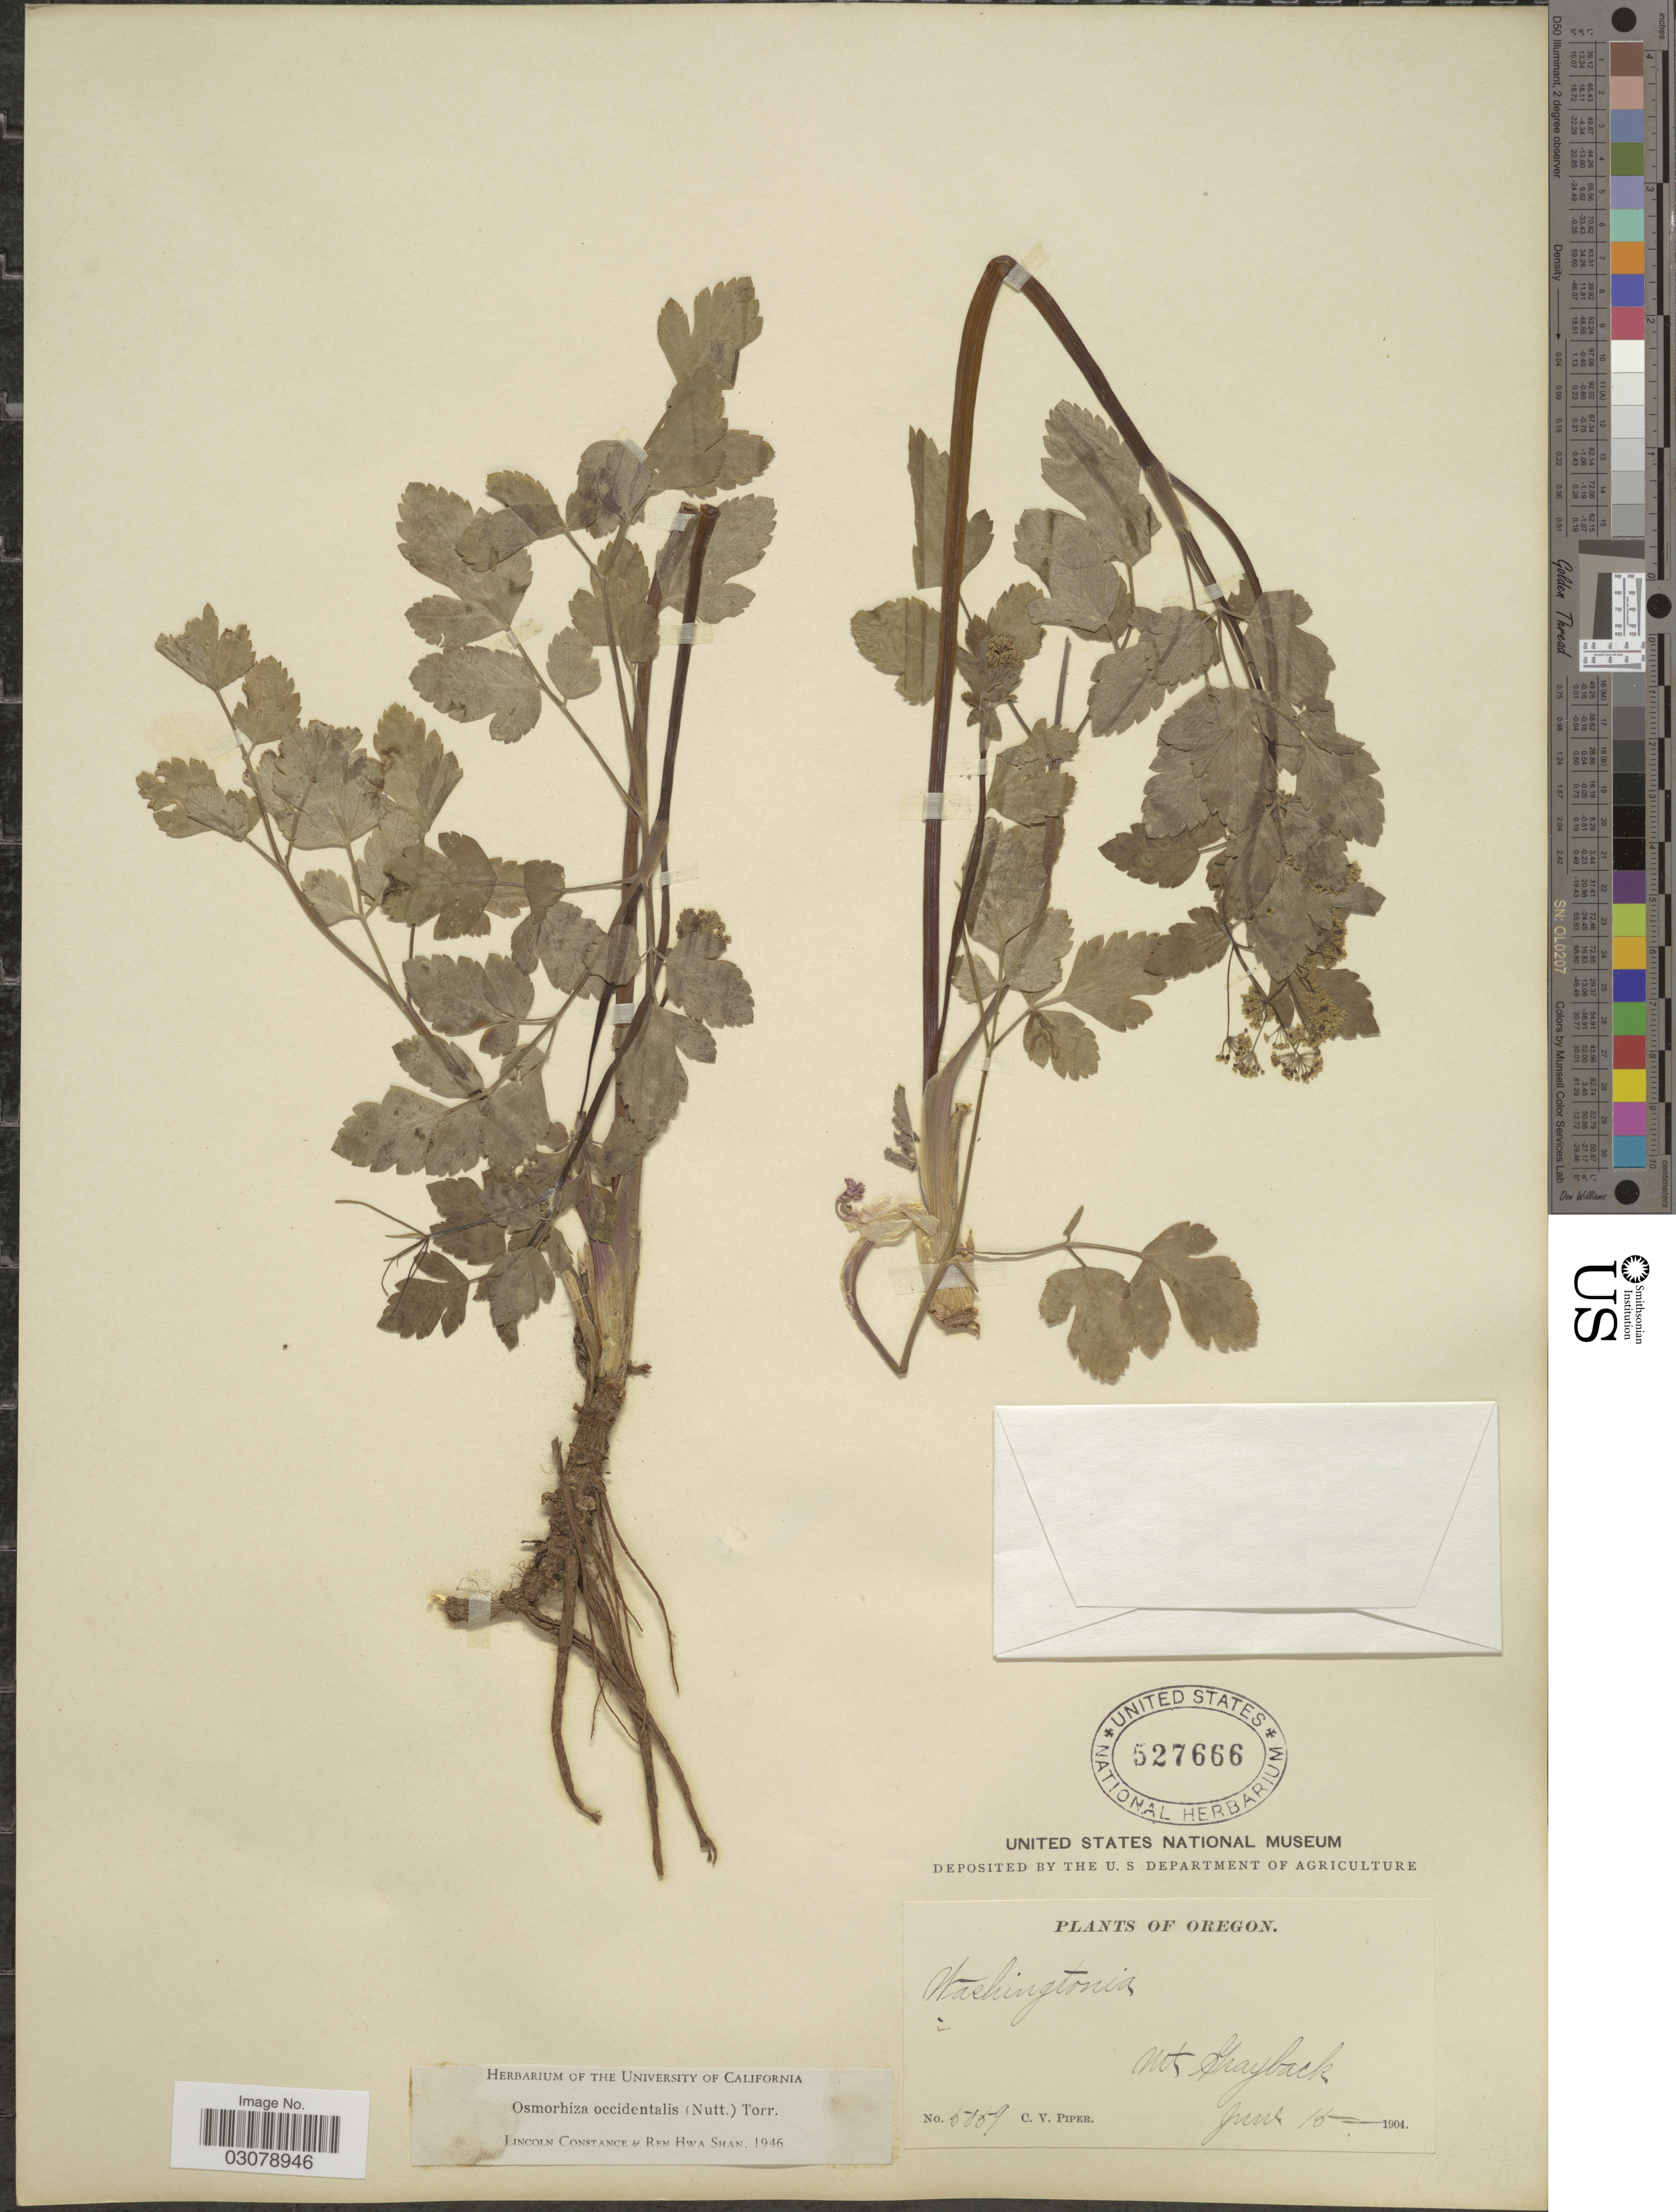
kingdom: Plantae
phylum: Tracheophyta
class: Magnoliopsida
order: Apiales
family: Apiaceae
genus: Osmorhiza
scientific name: Osmorhiza occidentalis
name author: (Nutt.) Torr.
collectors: C. V. Piper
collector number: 5059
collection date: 1904-06-15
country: United States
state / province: Oregon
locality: Mt Grayback.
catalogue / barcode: US 527666